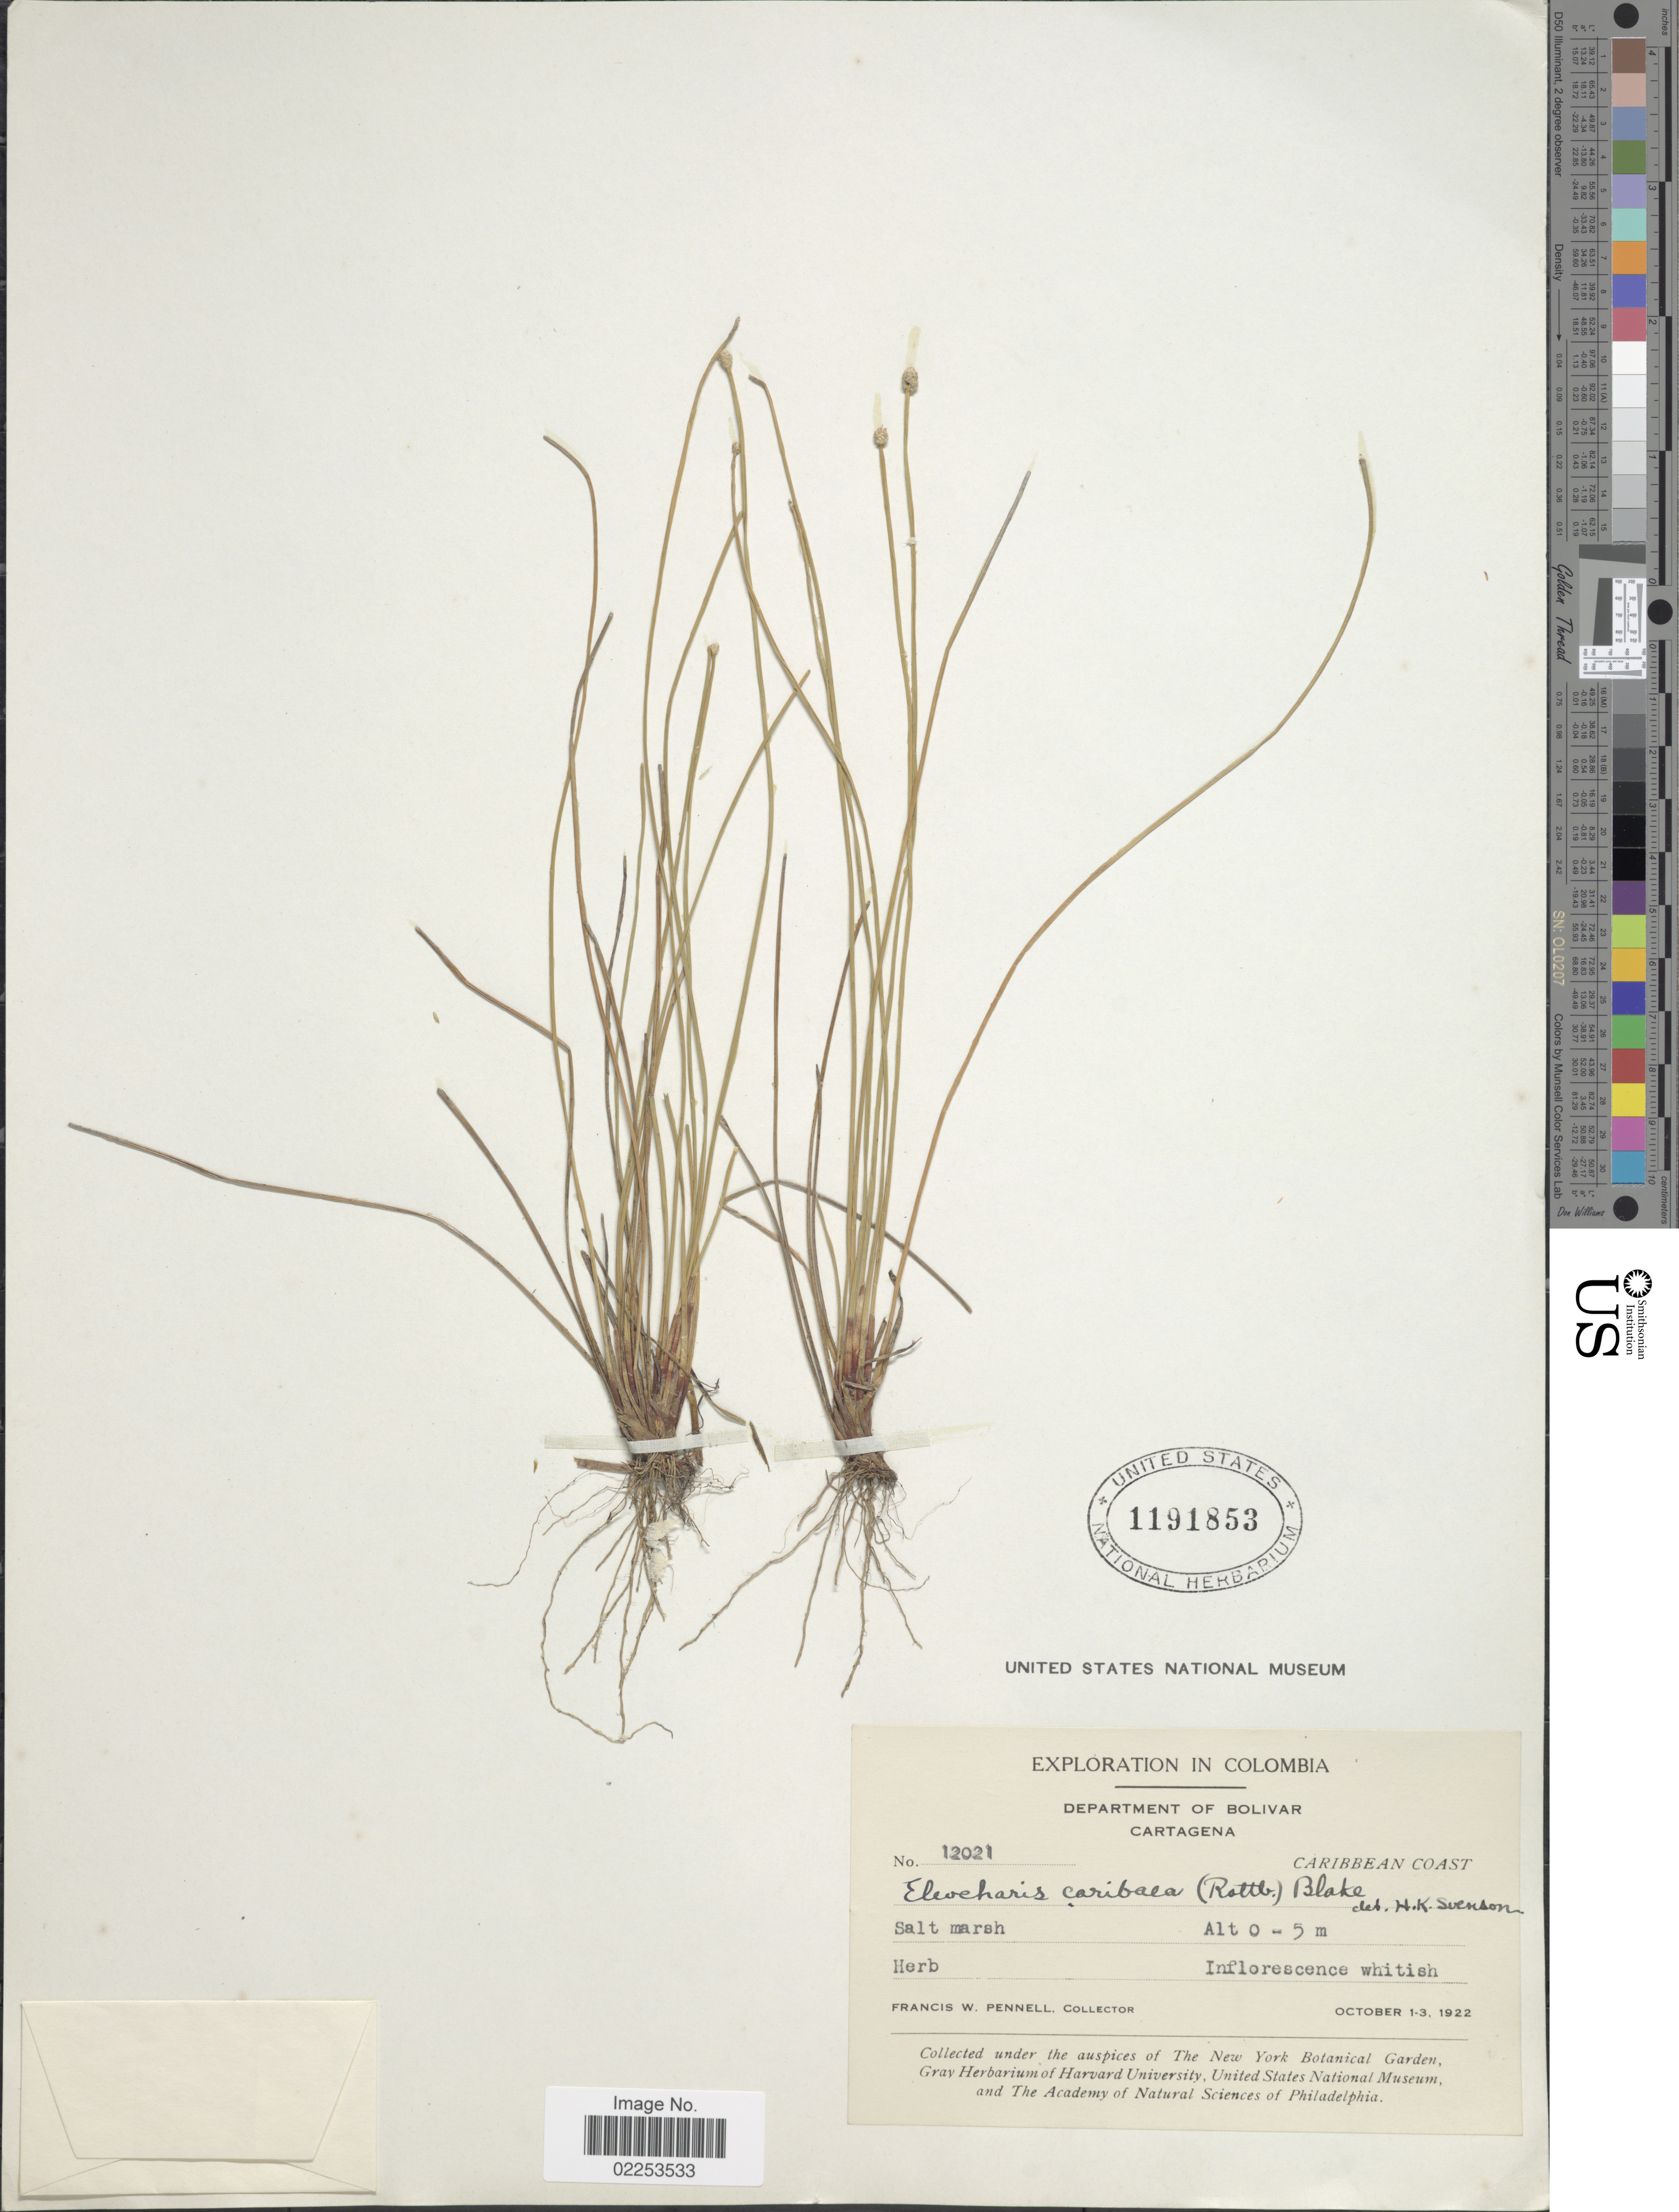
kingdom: Plantae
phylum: Tracheophyta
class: Liliopsida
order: Poales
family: Cyperaceae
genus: Eleocharis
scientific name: Eleocharis geniculata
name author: (L.) Roem. & Schult.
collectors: F. W. Pennell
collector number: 12021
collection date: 1922-10-01/1922-10-03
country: Colombia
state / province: Bolívar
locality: Department of Bolivar, Cartagena. Caribbean Coast. Salt marsh.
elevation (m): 0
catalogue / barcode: US 1191853